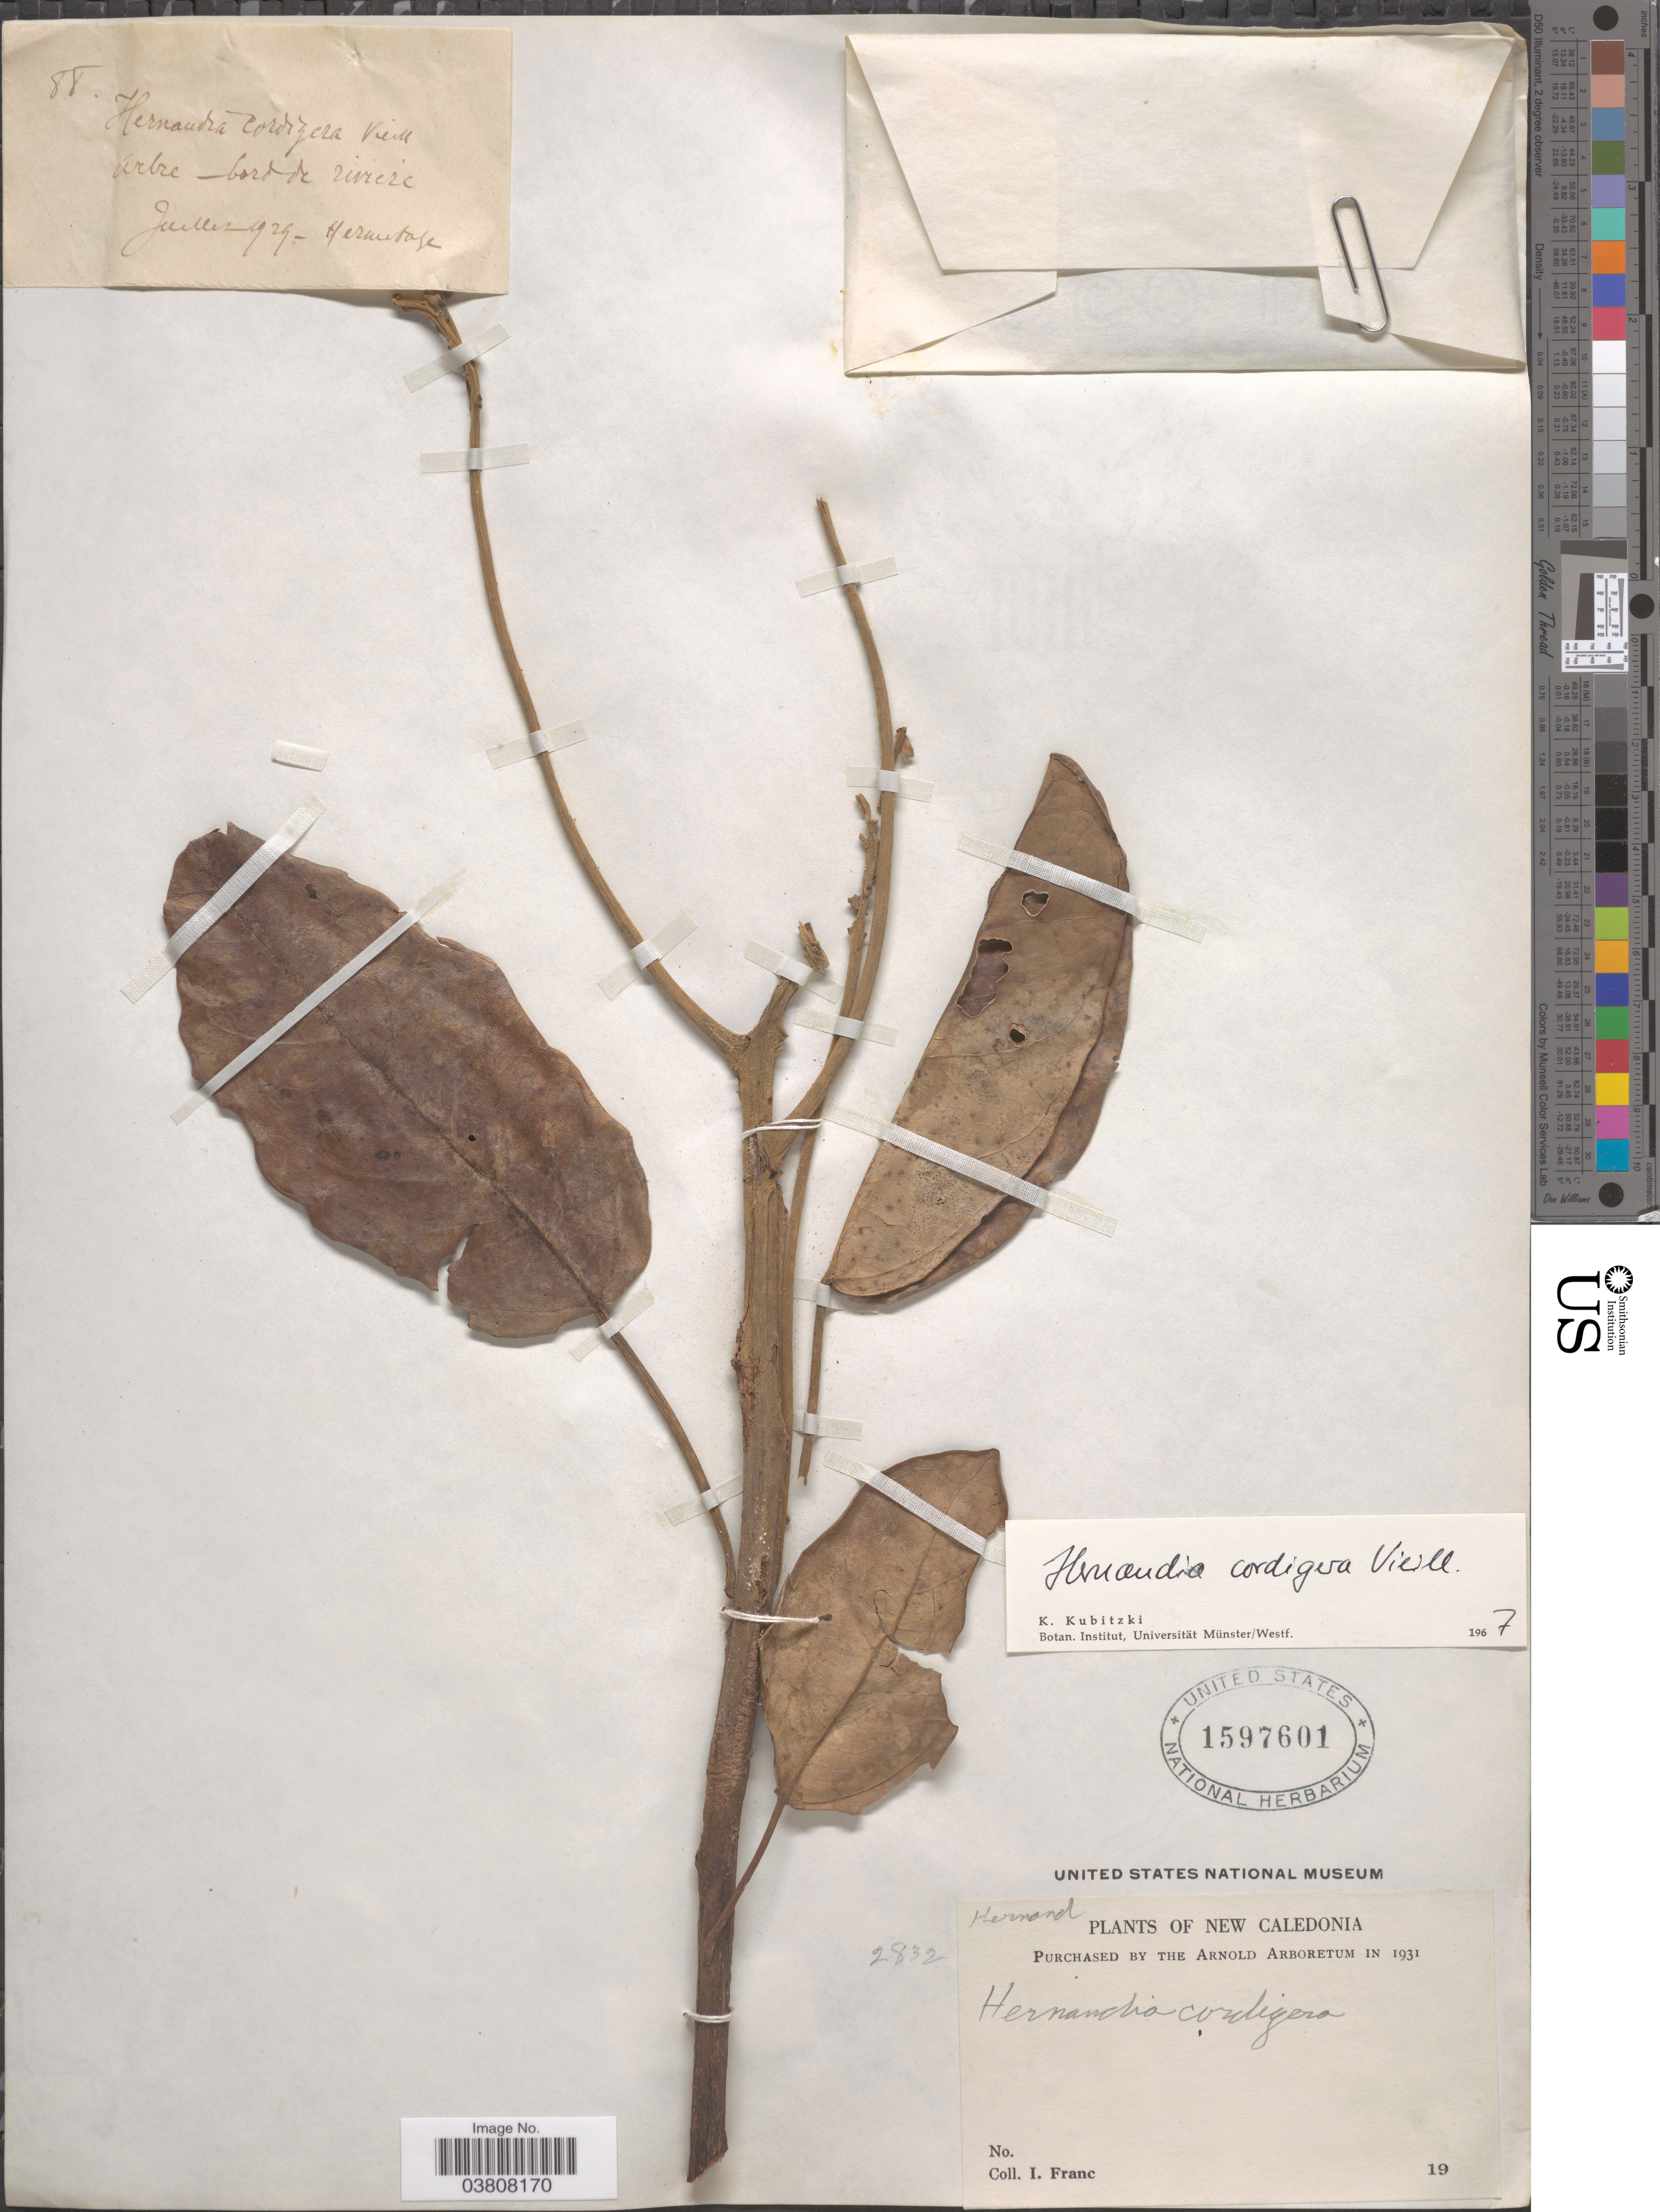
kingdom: Plantae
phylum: Tracheophyta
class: Magnoliopsida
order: Laurales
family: Hernandiaceae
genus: Hernandia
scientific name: Hernandia cordigera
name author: Vieill.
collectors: I. Franc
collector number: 88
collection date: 1929-07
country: New Caledonia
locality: Hermitage. [unsure placement]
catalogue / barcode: US 1597601